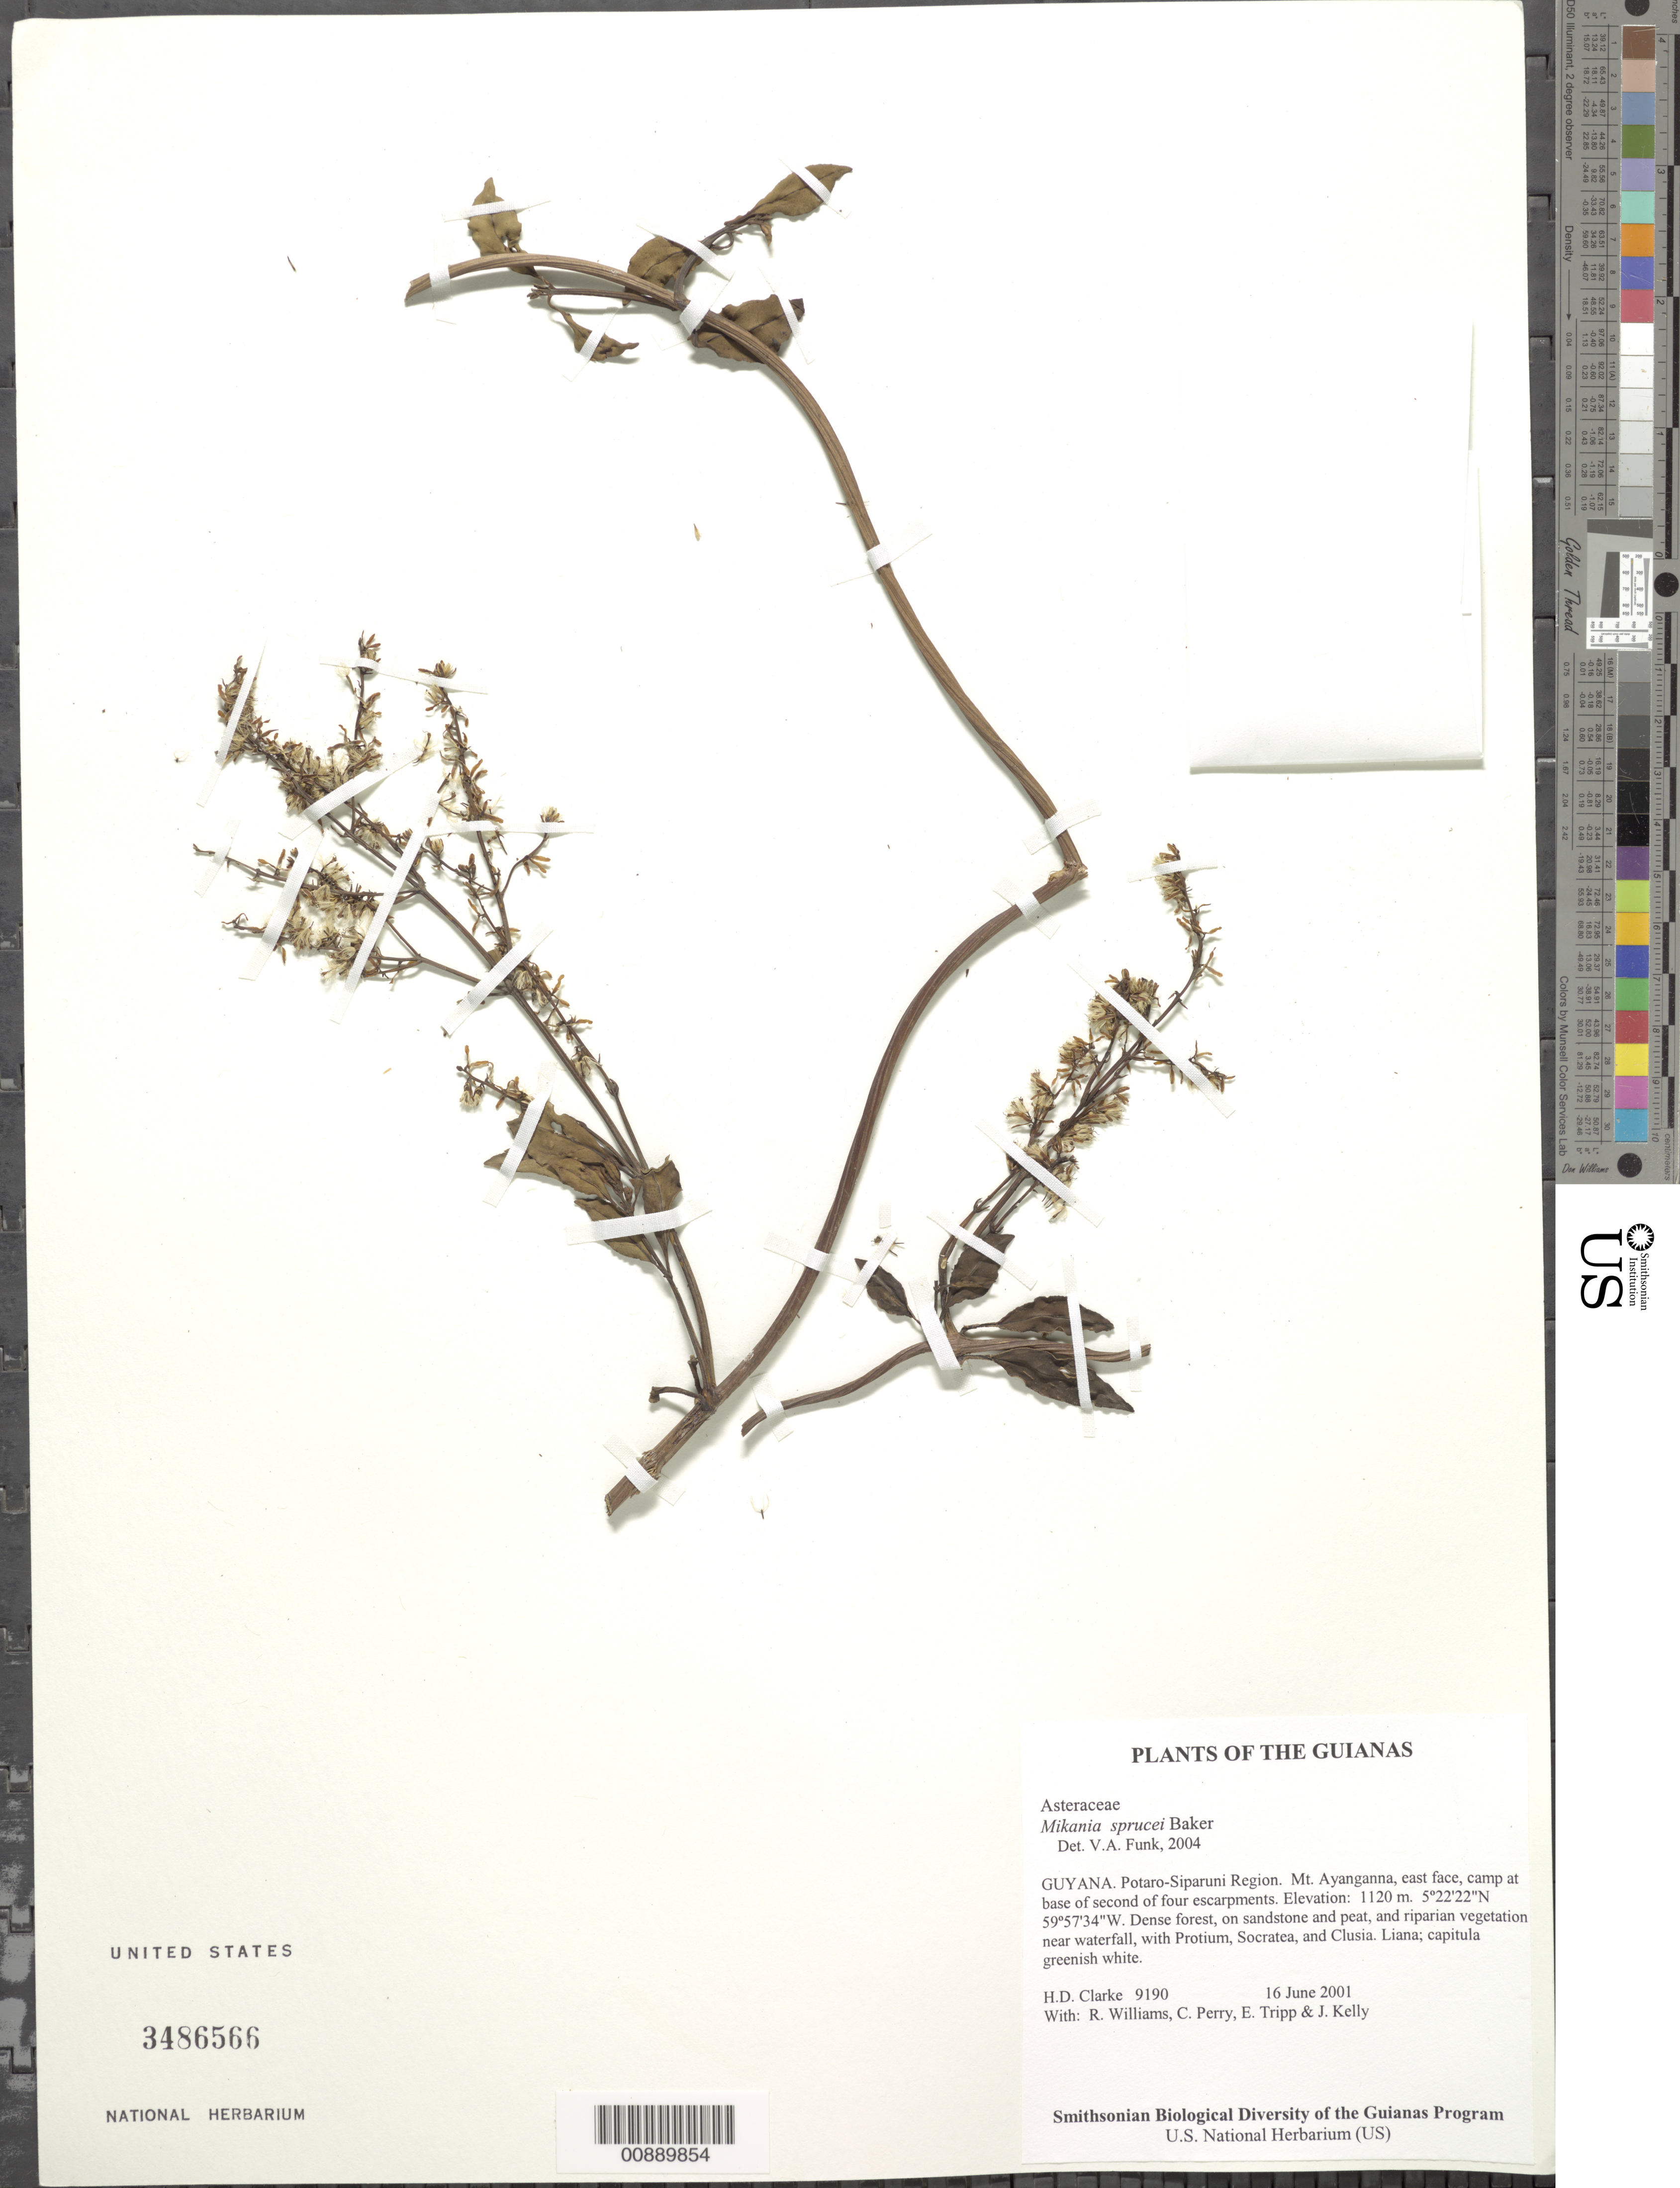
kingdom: Plantae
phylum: Tracheophyta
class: Magnoliopsida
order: Asterales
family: Asteraceae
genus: Mikania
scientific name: Mikania sprucei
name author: Baker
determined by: Funk, Vicki A., (BOT), Smithsonian Institution - National Museum of Natural History (UNITED STATES)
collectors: H. D. Clarke, R. Williams, C. Perry, E. Tripp & J. Kelly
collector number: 9190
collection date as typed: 16 June 2001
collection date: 2001-06-16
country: Guyana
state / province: Potaro-Siparuni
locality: Mt. Ayanganna, east face, camp at base of second of four escarpments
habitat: Dense forest, on sandstone and peat, and riparian vegetation near waterfall, with Protium, Socratea, and Clusia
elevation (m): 1120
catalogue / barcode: US 3486566